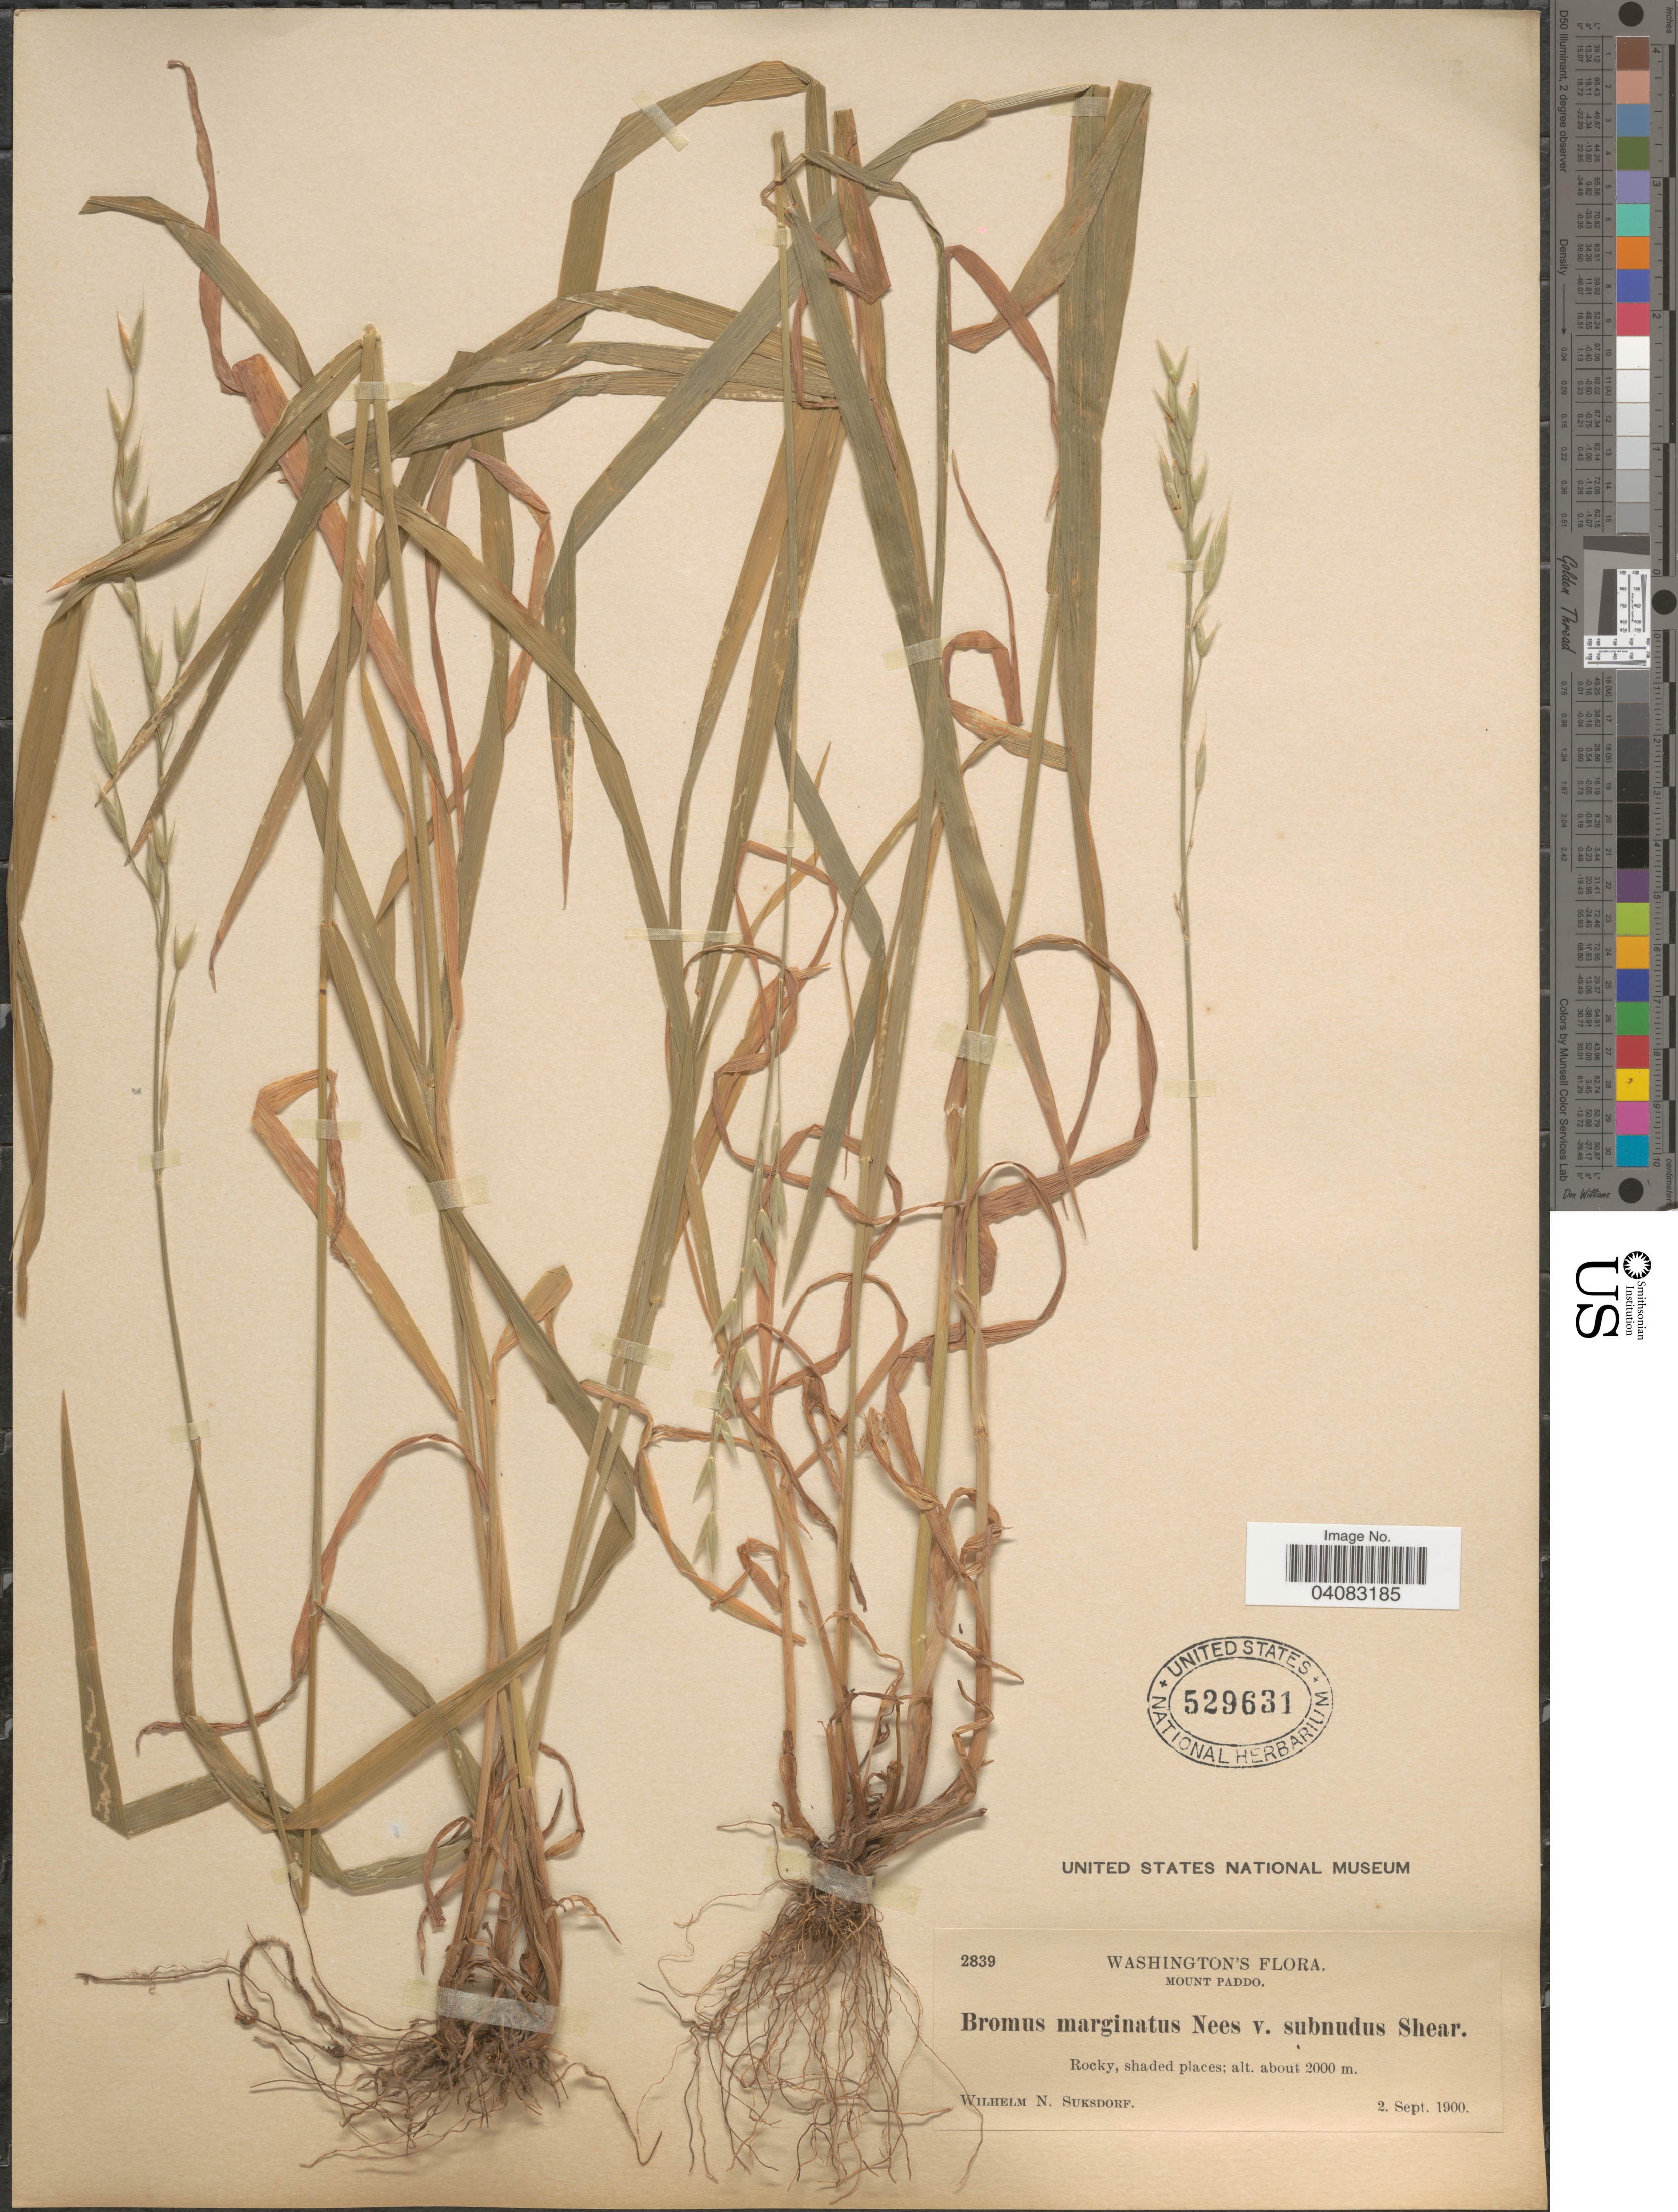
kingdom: Plantae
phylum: Tracheophyta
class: Liliopsida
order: Poales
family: Poaceae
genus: Bromus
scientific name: Bromus marginatus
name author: Nees ex Steud.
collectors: W. N. Suksdorf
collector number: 2839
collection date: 1900-09-02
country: United States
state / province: Washington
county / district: Skamania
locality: Mount Paddo. Rocky, shaded places.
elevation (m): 2000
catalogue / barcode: US 529631